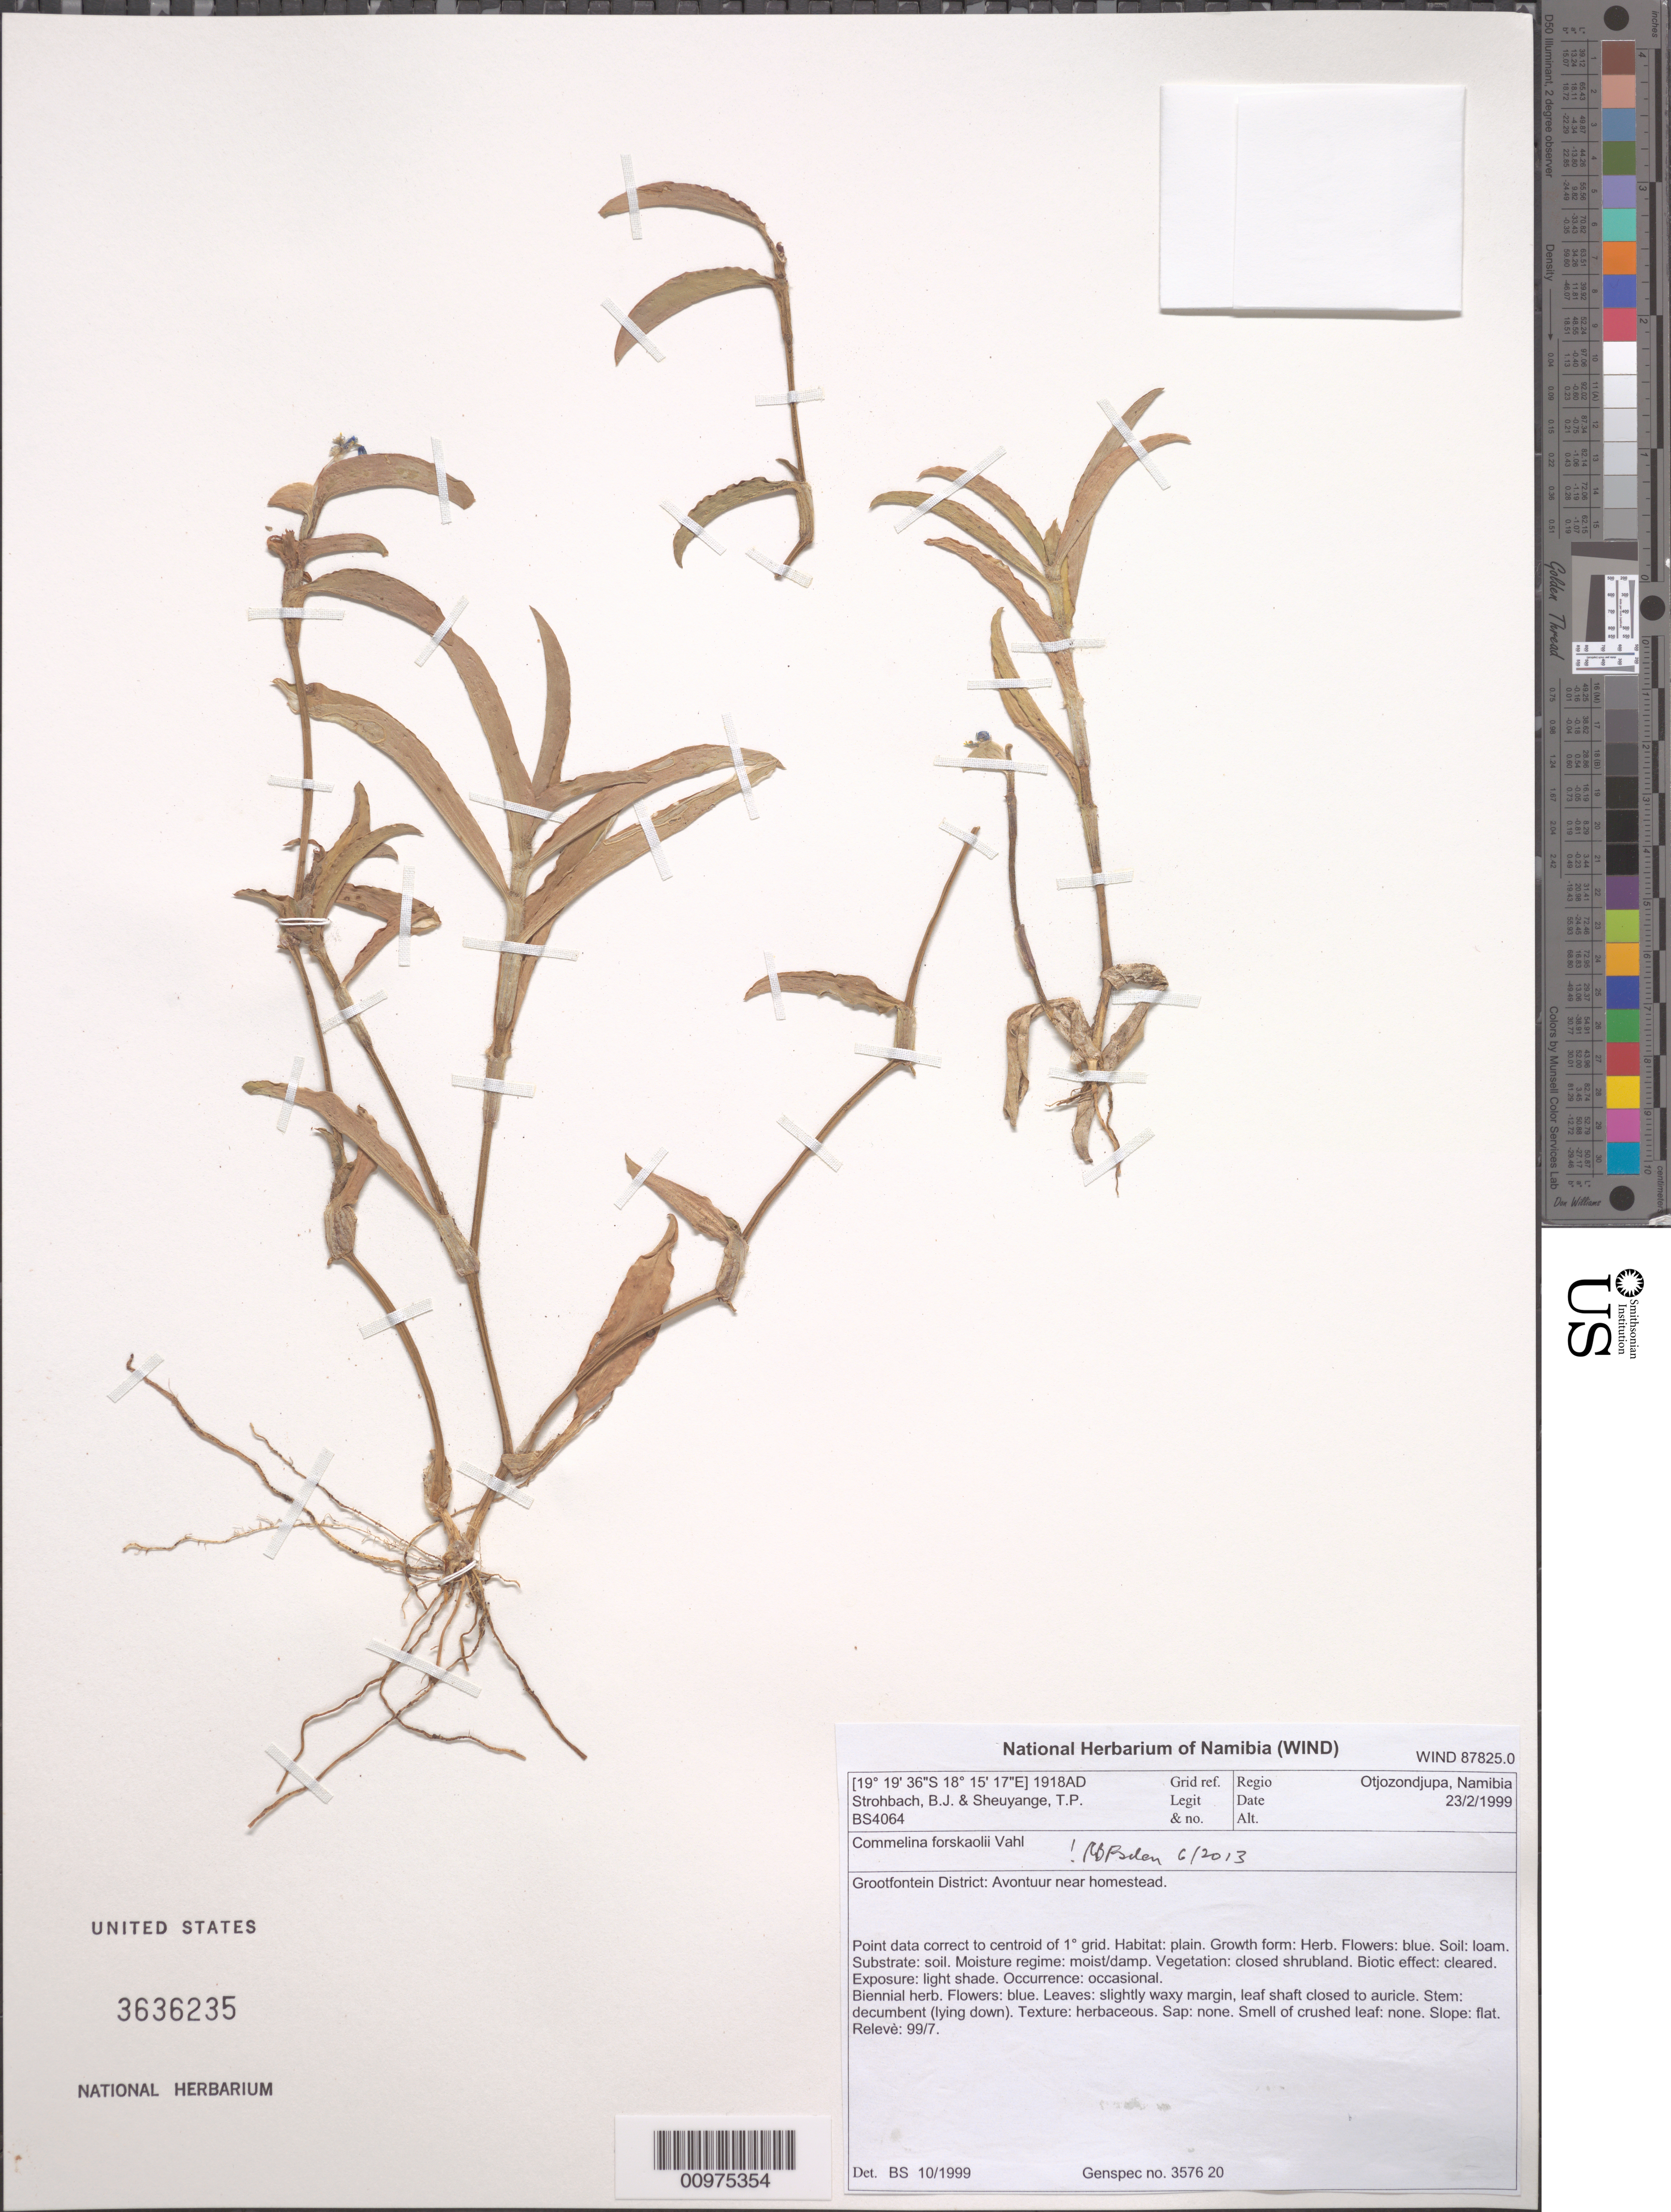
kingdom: Plantae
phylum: Tracheophyta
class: Liliopsida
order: Commelinales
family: Commelinaceae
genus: Commelina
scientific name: Commelina forskaolii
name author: Vahl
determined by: Faden, Robert B., (US), Smithsonian Institution - National Museum of Natural History (UNITED STATES)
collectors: B. Strohbach & T. Sheuyange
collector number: BS4064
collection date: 1999-02-23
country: Namibia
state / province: Otjozondjupa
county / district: Grootfontein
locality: Avontuur near homestead.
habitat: Habitat: plain. Moisture regime: moist/damp. Vegetation: closed shrubland. Biotic effect: cleared. Exposure: light shade.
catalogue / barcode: US 3636235